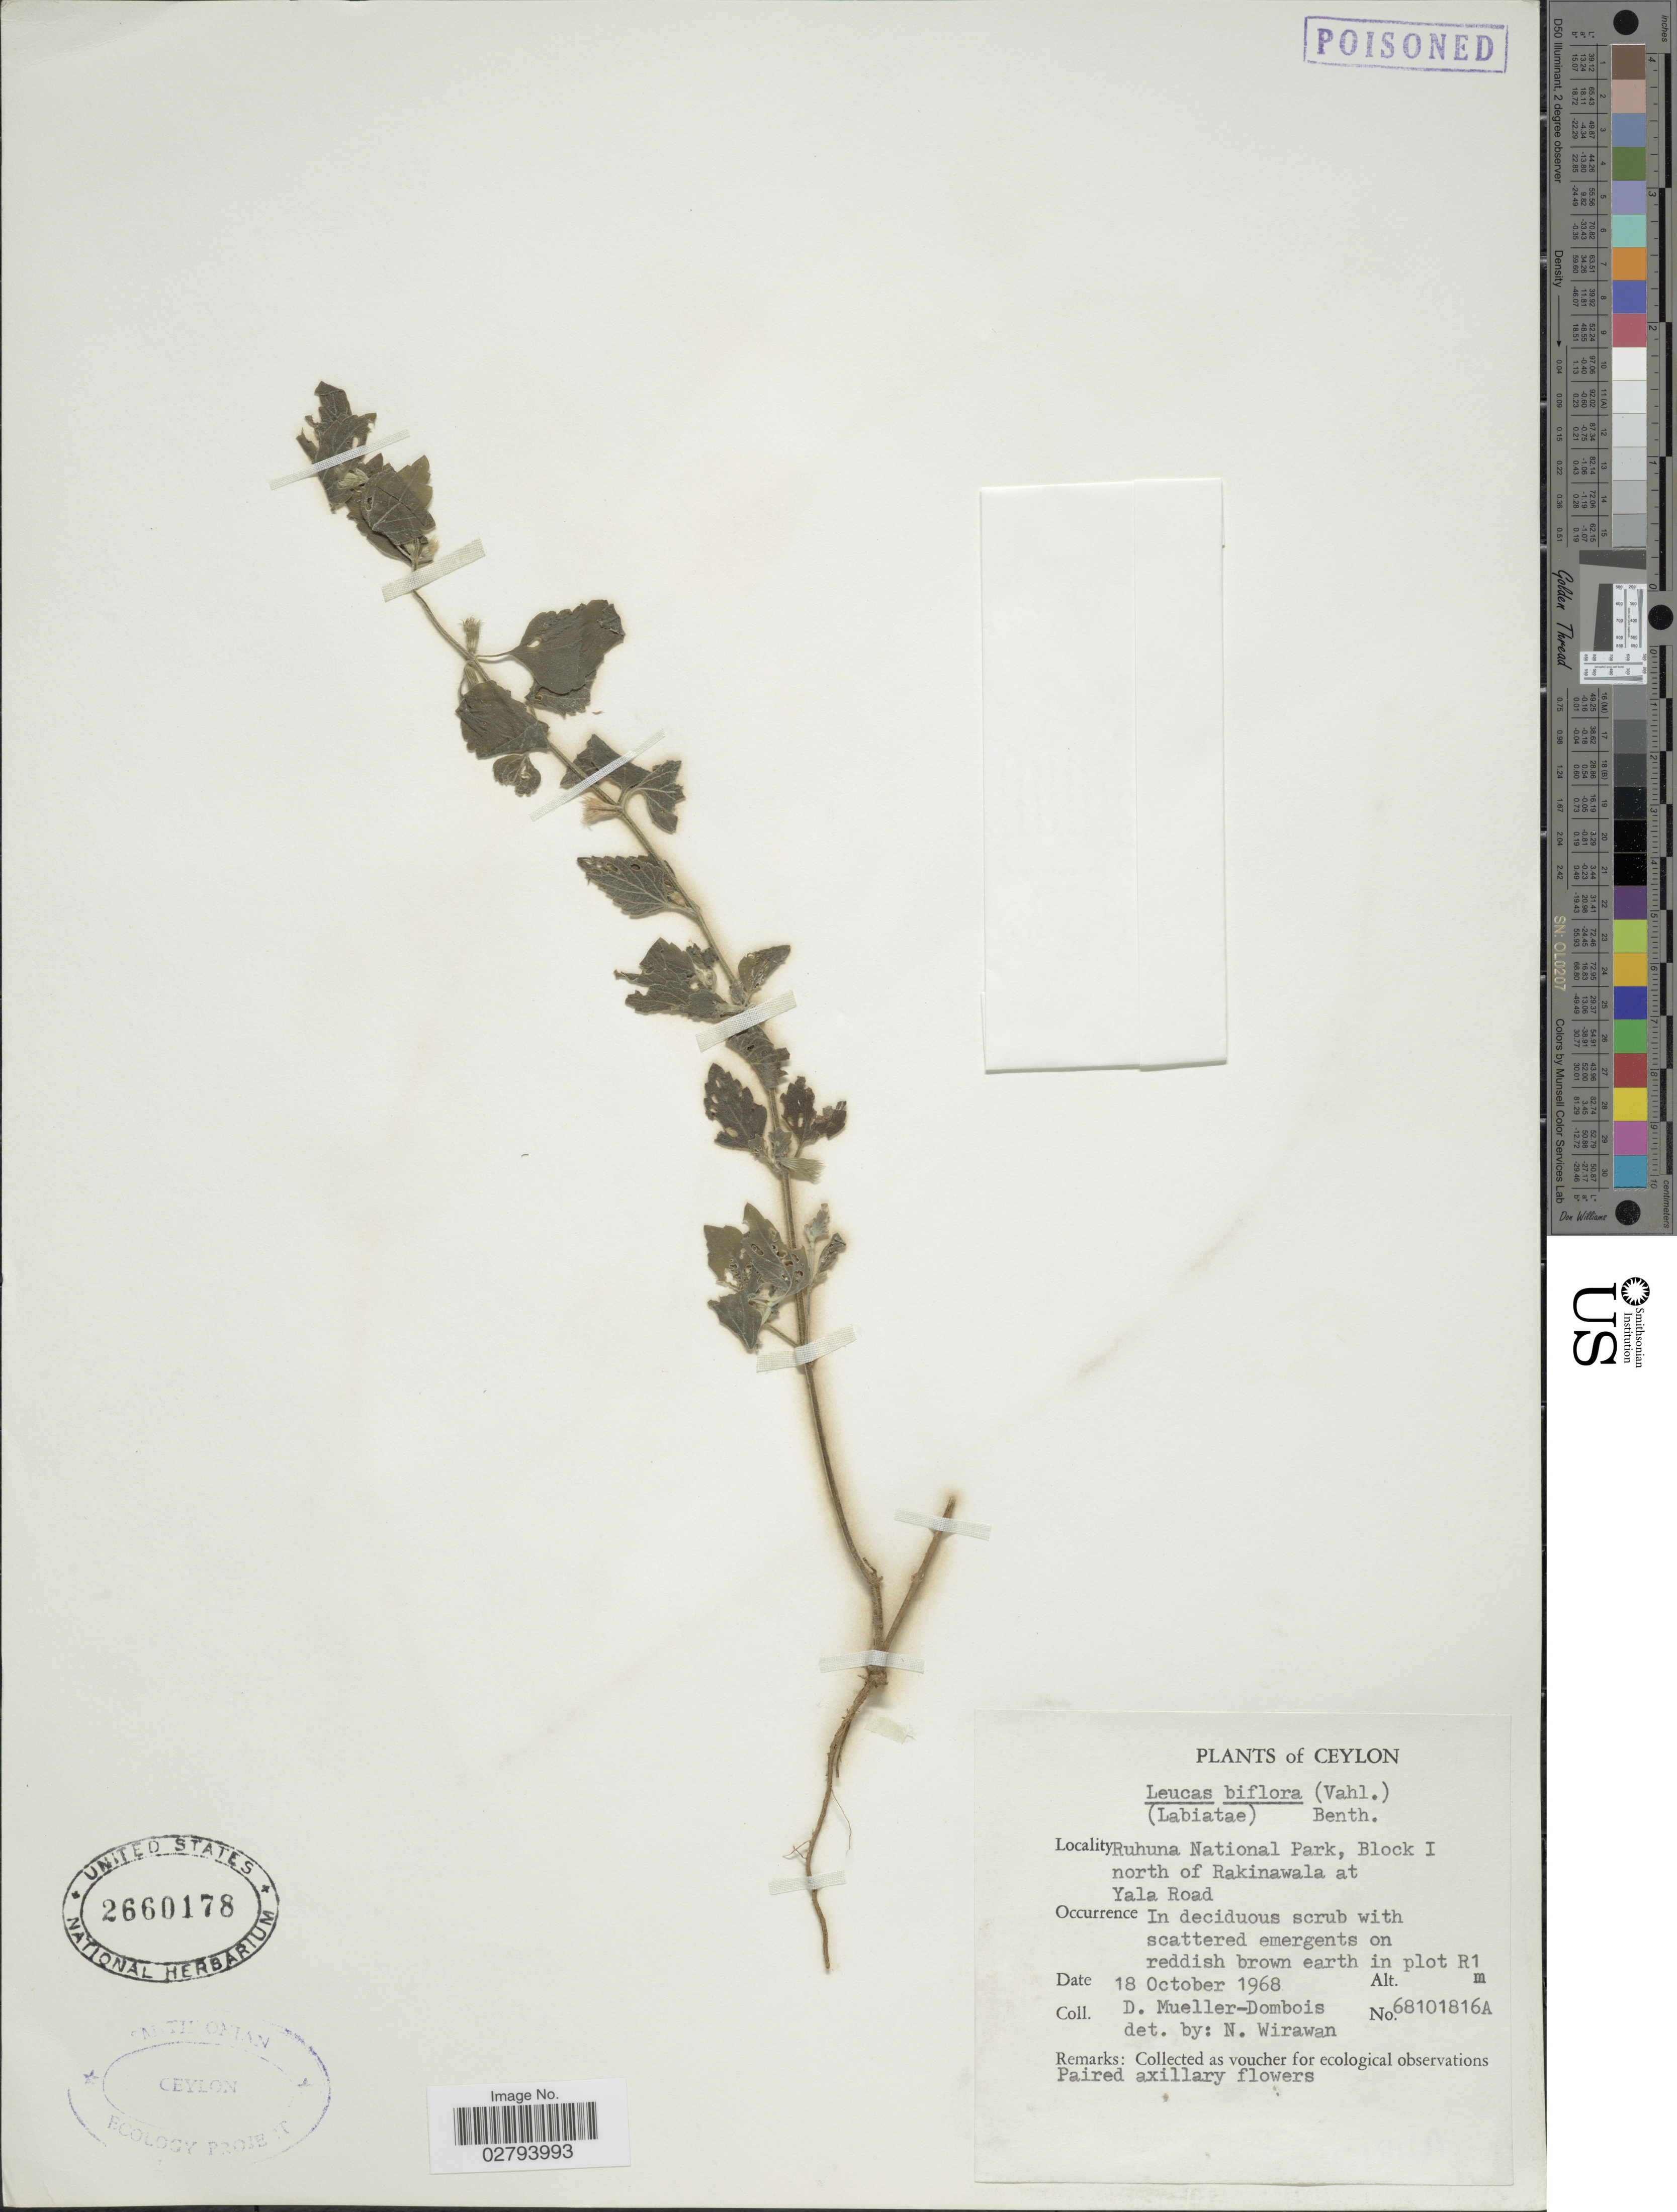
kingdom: Plantae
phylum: Tracheophyta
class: Magnoliopsida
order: Lamiales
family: Lamiaceae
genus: Leucas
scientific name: Leucas biflora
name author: (Vahl) Sm.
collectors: D. Mueller-Dombois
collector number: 68101816A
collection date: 1968-10-18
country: Sri Lanka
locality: Ceylon, Ruhuna National Park, Block I north of Rakinawala at Yala Road.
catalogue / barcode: US 2660178